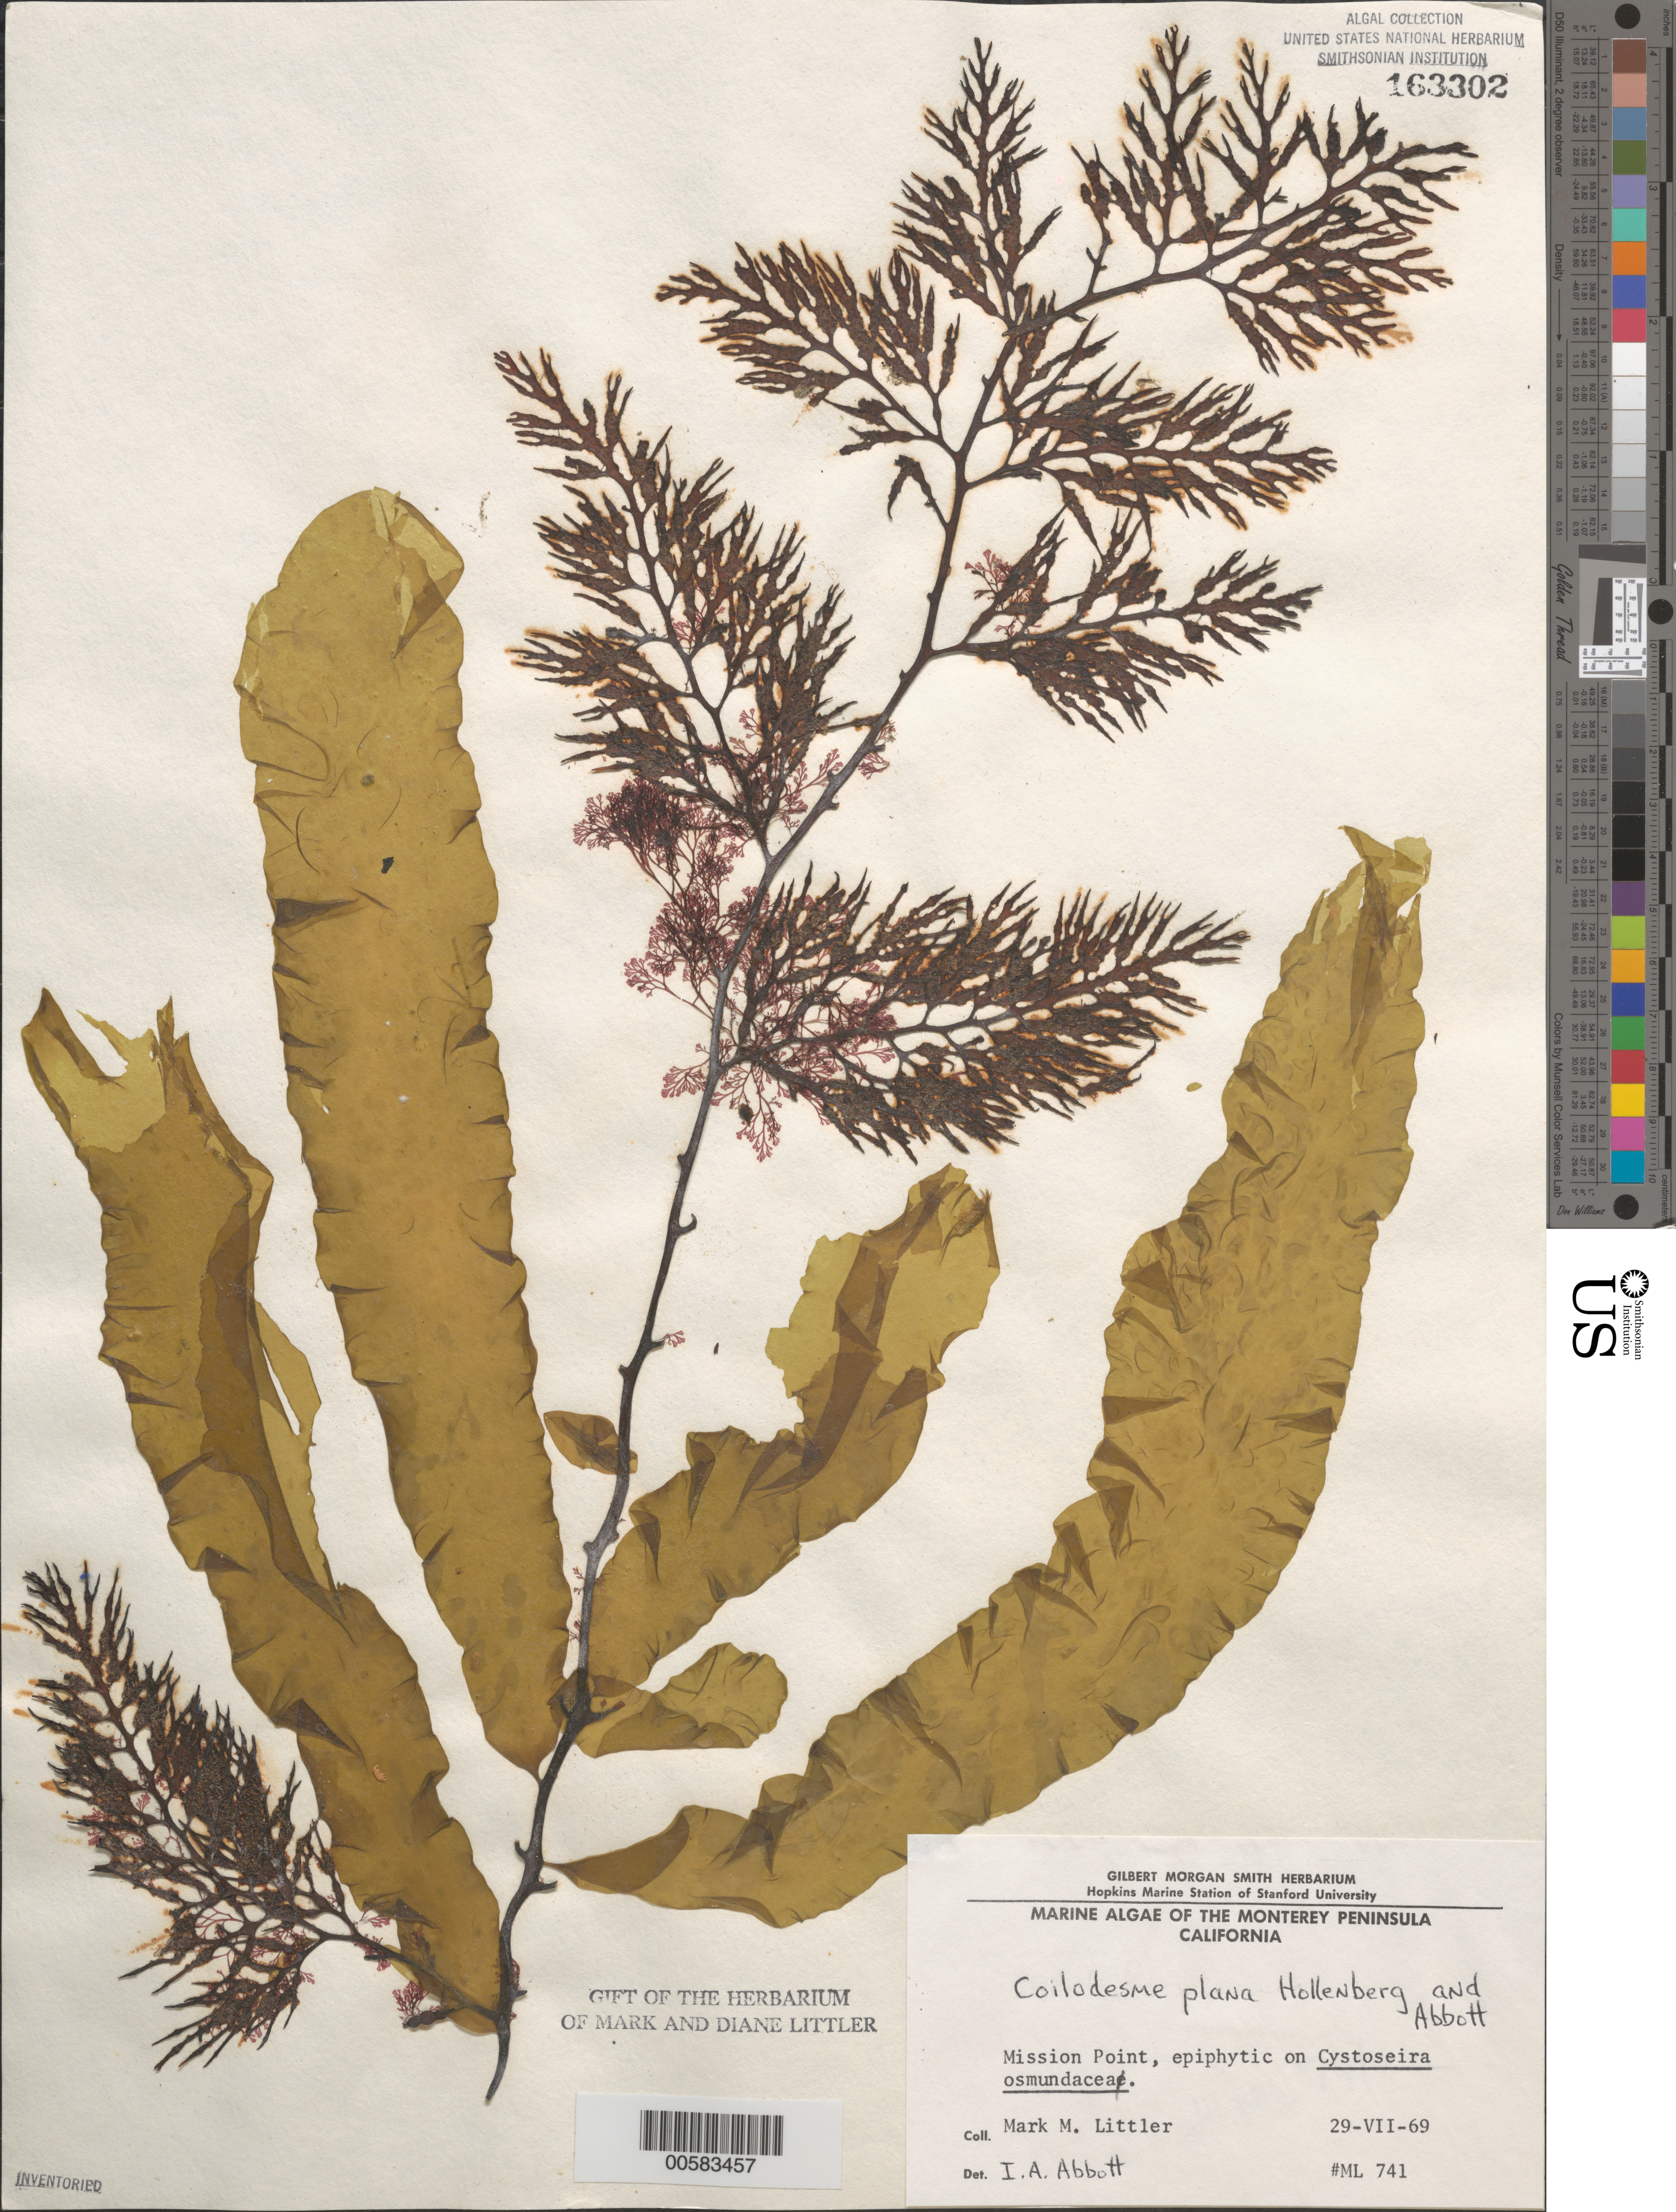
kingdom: Chromista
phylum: Ochrophyta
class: Phaeophyceae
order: Ectocarpales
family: Chordariaceae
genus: Coilodesme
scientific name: Coilodesme plana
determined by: Abbott, Isabella A.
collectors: M. M. Littler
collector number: ML 741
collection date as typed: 29 Jul 1969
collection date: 1969-07-29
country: United States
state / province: California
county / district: Monterey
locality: Mission Point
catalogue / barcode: US 163302